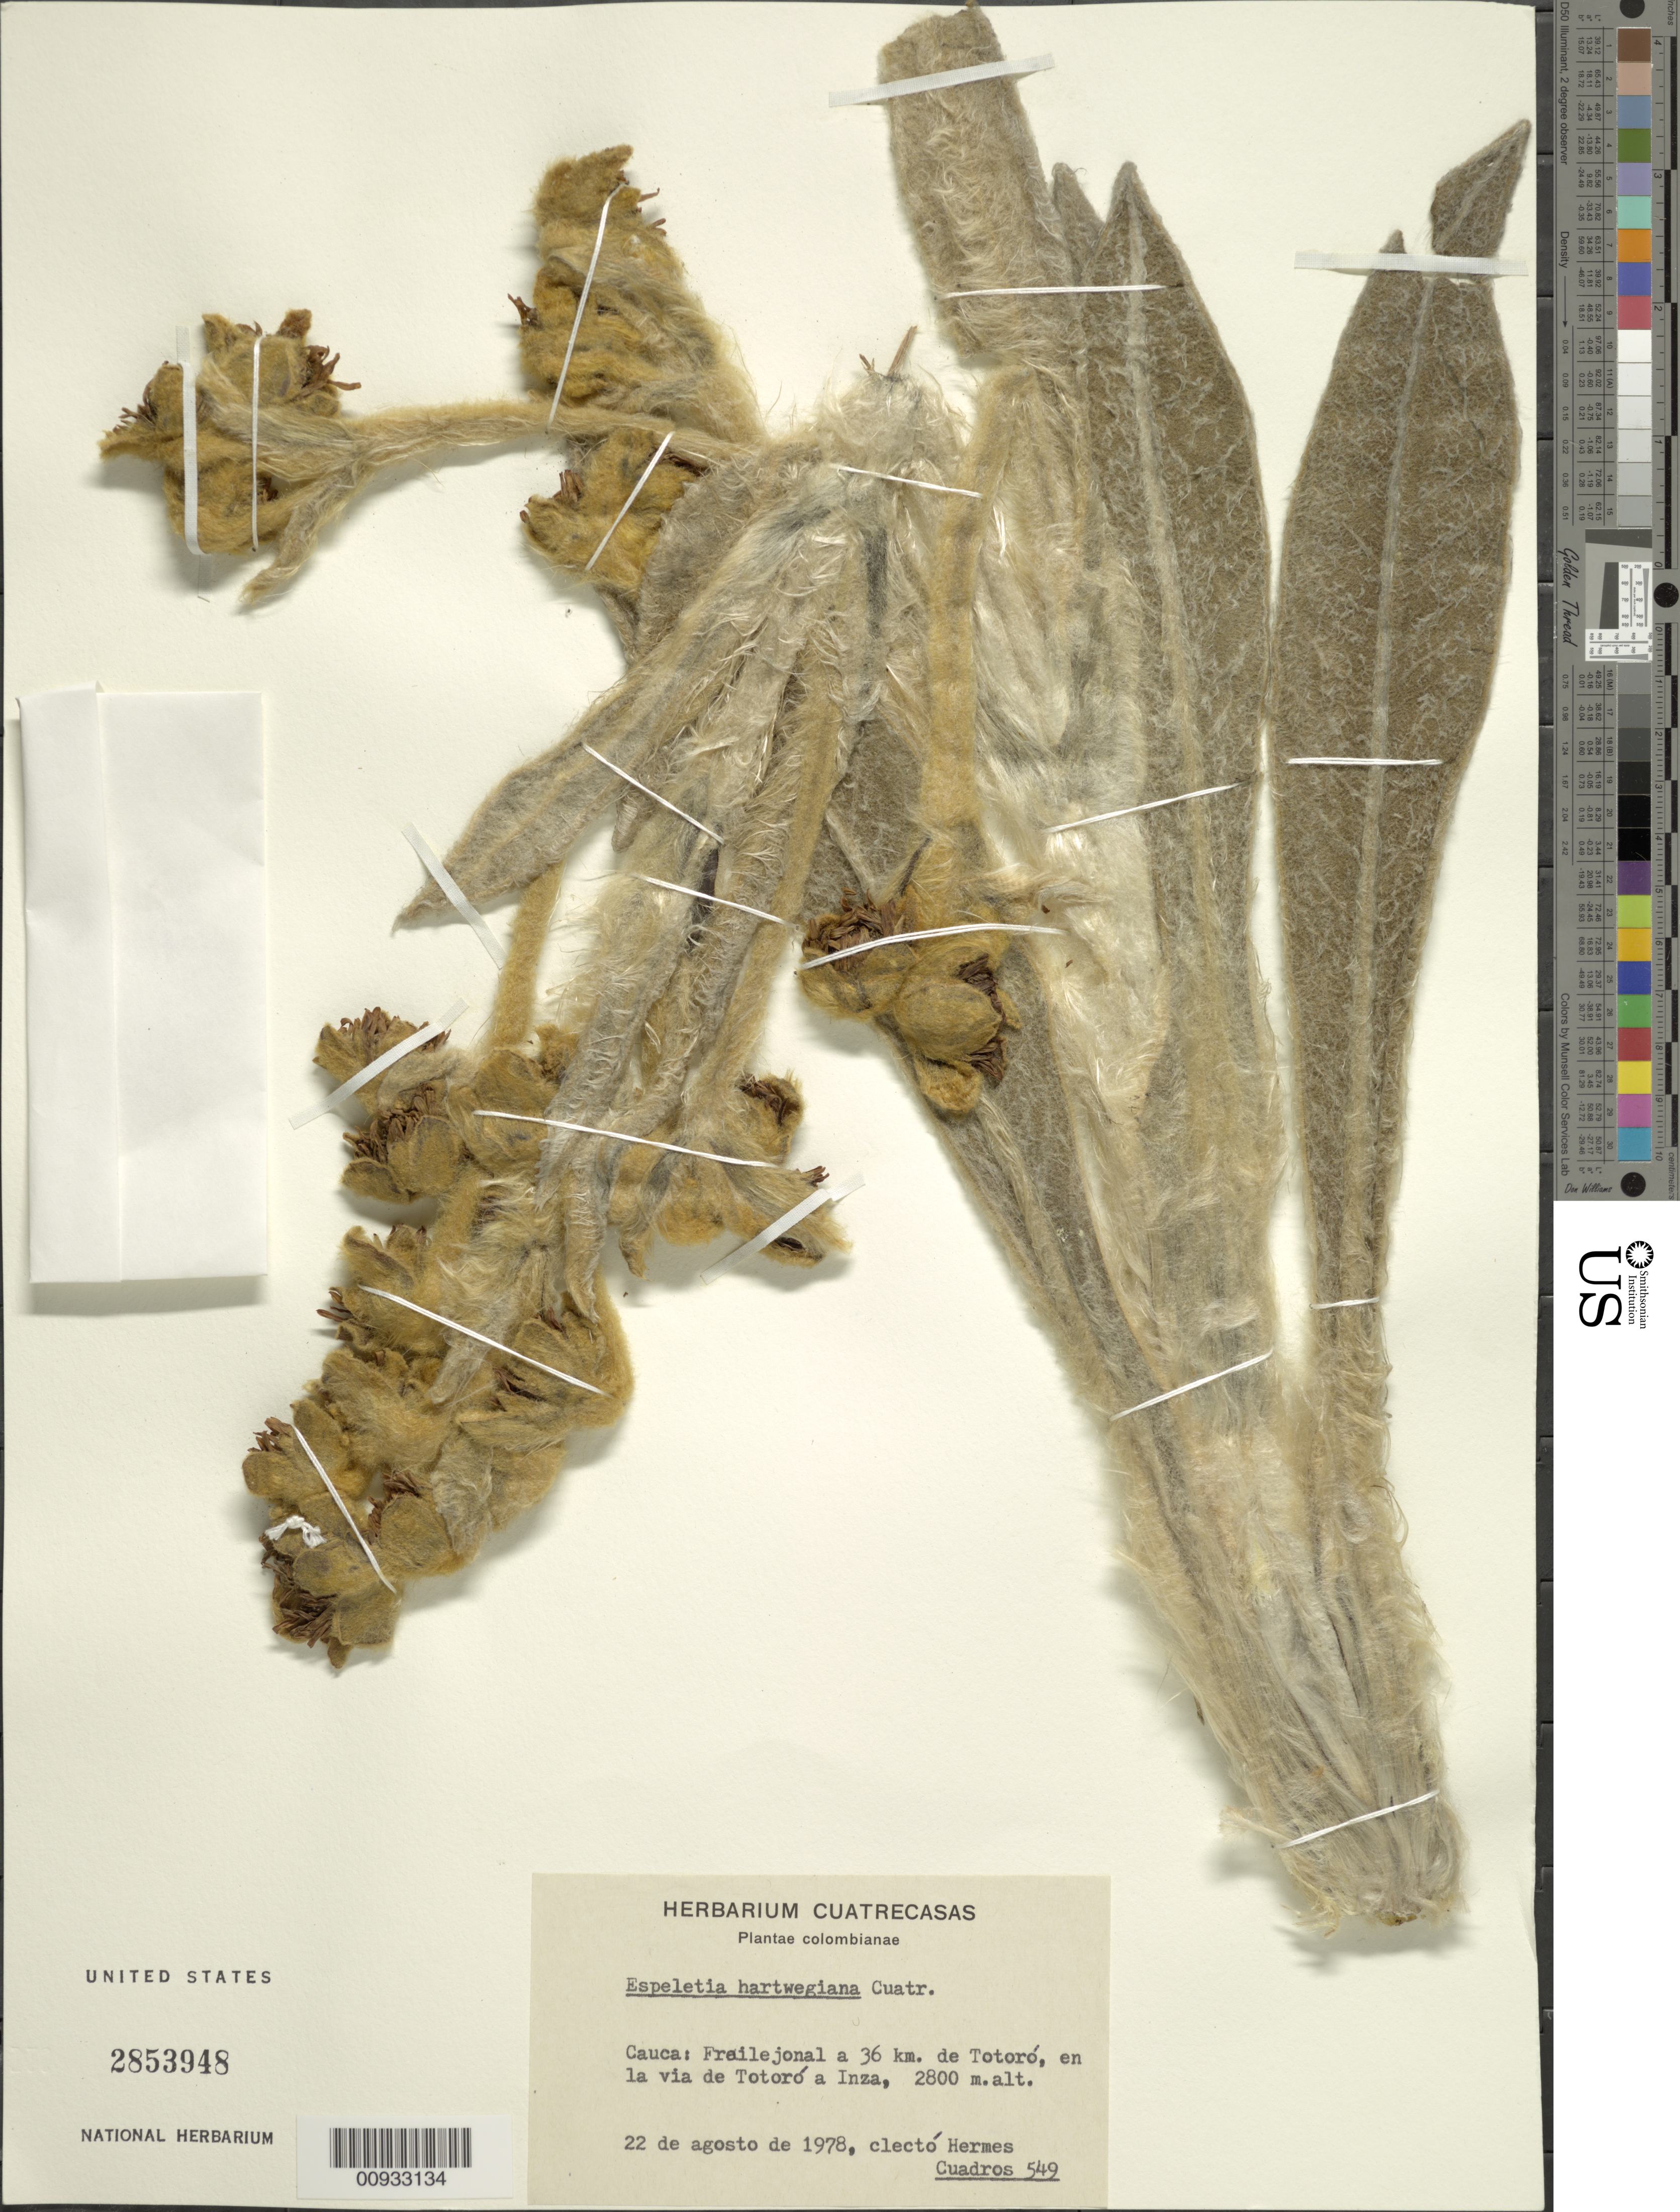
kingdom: Plantae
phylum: Tracheophyta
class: Magnoliopsida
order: Asterales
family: Asteraceae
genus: Espeletia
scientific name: Espeletia hartwegiana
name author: Sch. Bip. ex Cuatrec.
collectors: H. Cuadros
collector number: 549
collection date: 1978-08-22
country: Colombia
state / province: Cauca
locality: Frailejonal, a 36 km. de Totoro, en la via de Totoro a Inza.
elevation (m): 2800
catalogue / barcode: US 2853948